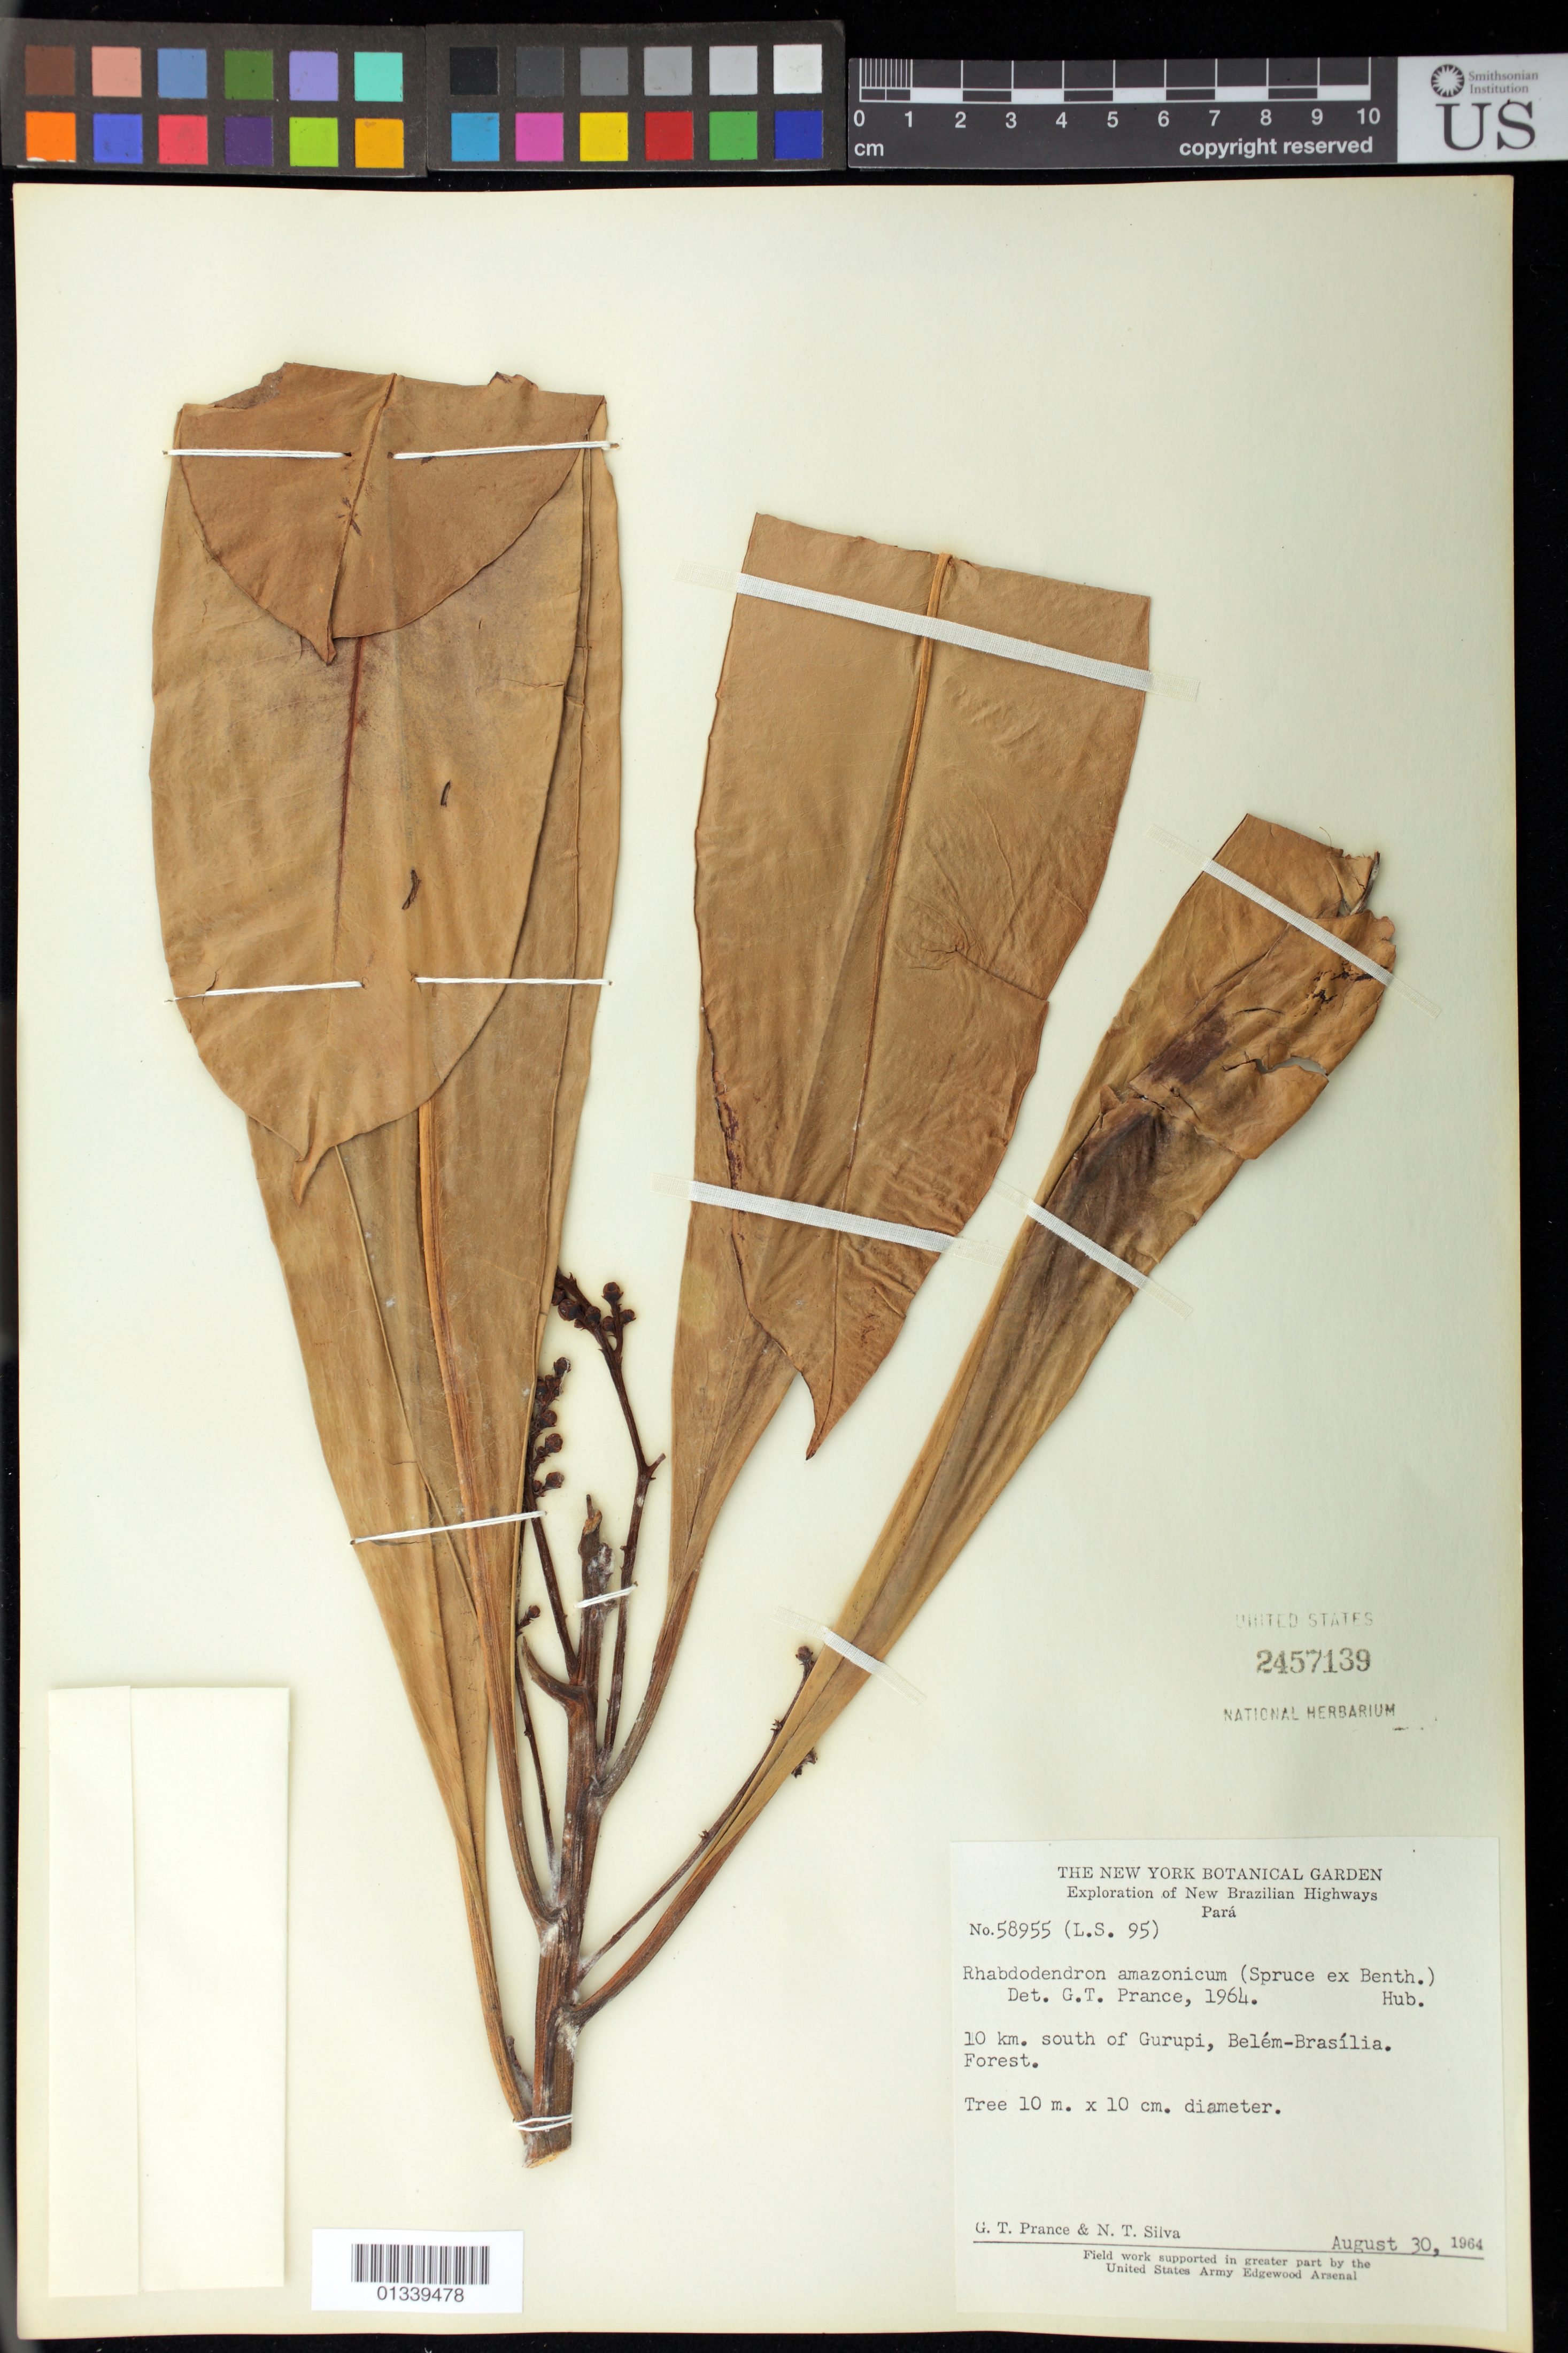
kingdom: Plantae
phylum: Tracheophyta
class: Magnoliopsida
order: Caryophyllales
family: Rhabdodendraceae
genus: Rhabdodendron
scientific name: Rhabdodendron amazonicum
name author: (Spruce ex Benth.) Huber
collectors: G. T. Prance & N. T. Silva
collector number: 58955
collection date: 1964-08-30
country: Brazil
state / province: Pará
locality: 10km south of Gurupi, Belém -Brasília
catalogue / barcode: US 2457139